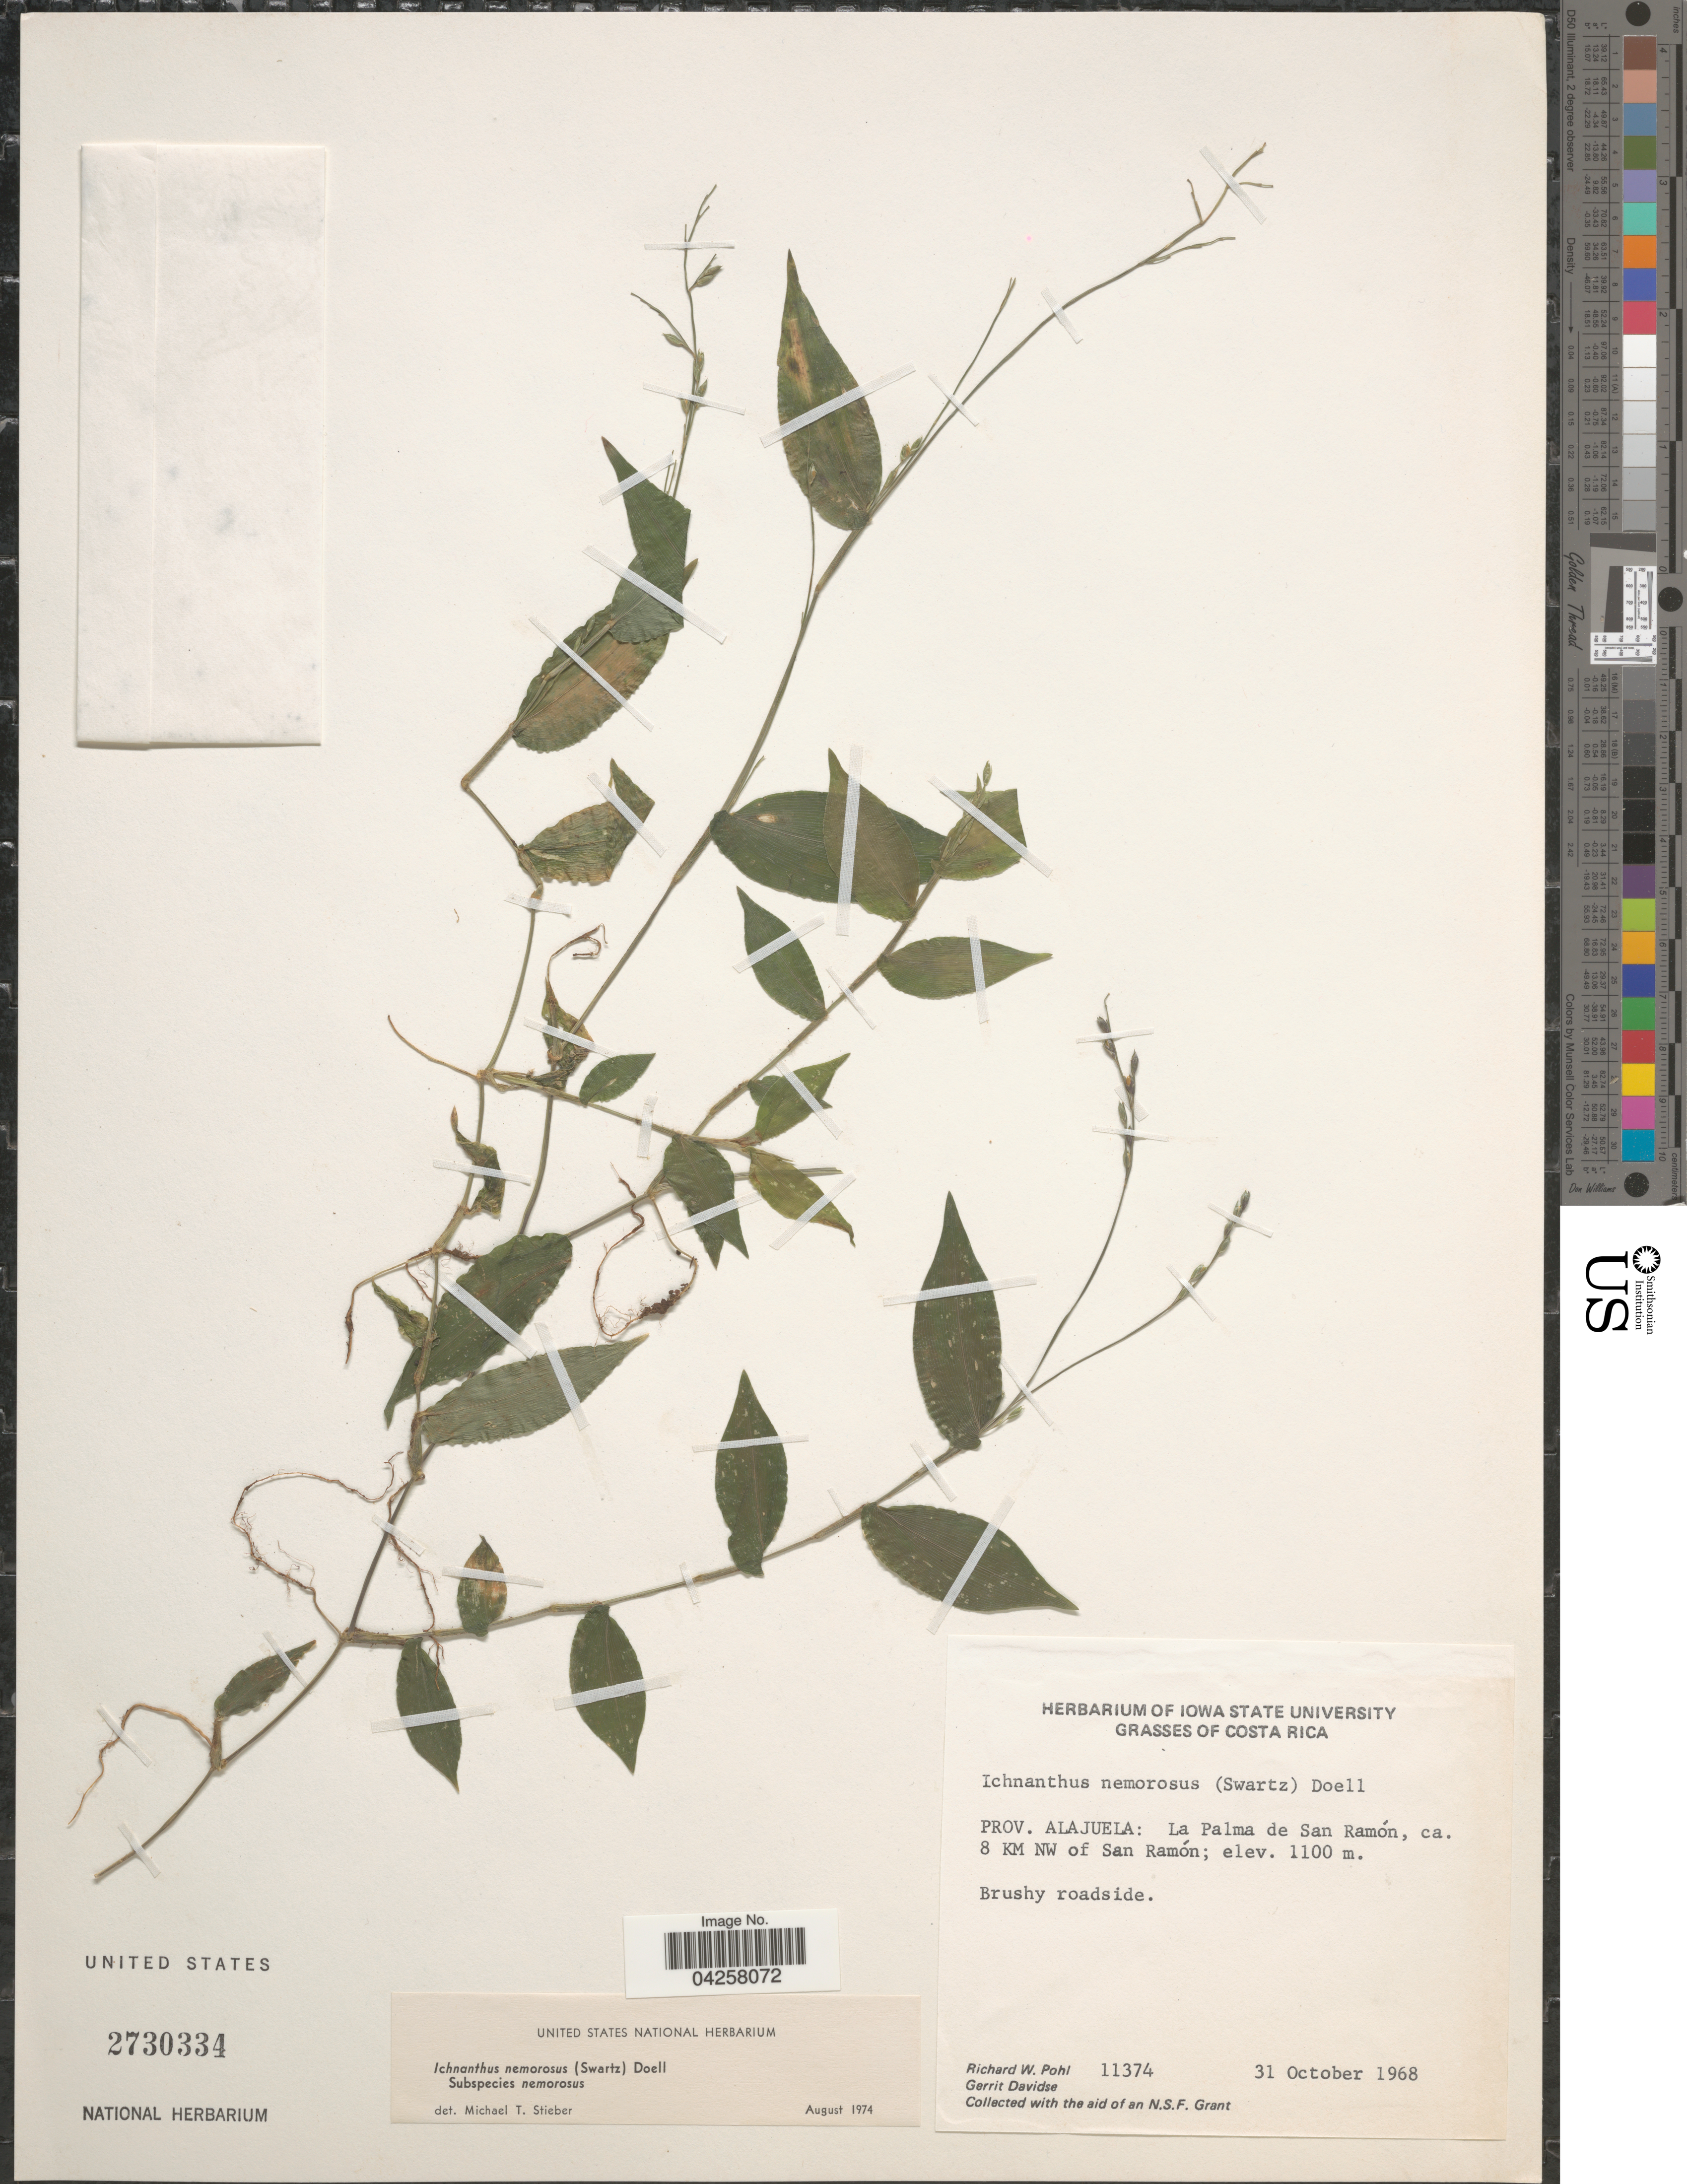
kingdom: Plantae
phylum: Tracheophyta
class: Liliopsida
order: Poales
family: Poaceae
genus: Ichnanthus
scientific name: Ichnanthus nemorosus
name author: (Sw.) Döll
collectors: R. W. Pohl & G. Davidse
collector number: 11374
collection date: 1968-10-31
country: Costa Rica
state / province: Alajuela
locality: La Palma de San Ramón, ca. 8 KM NW of San Ramón.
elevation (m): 1100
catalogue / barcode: US 2730334